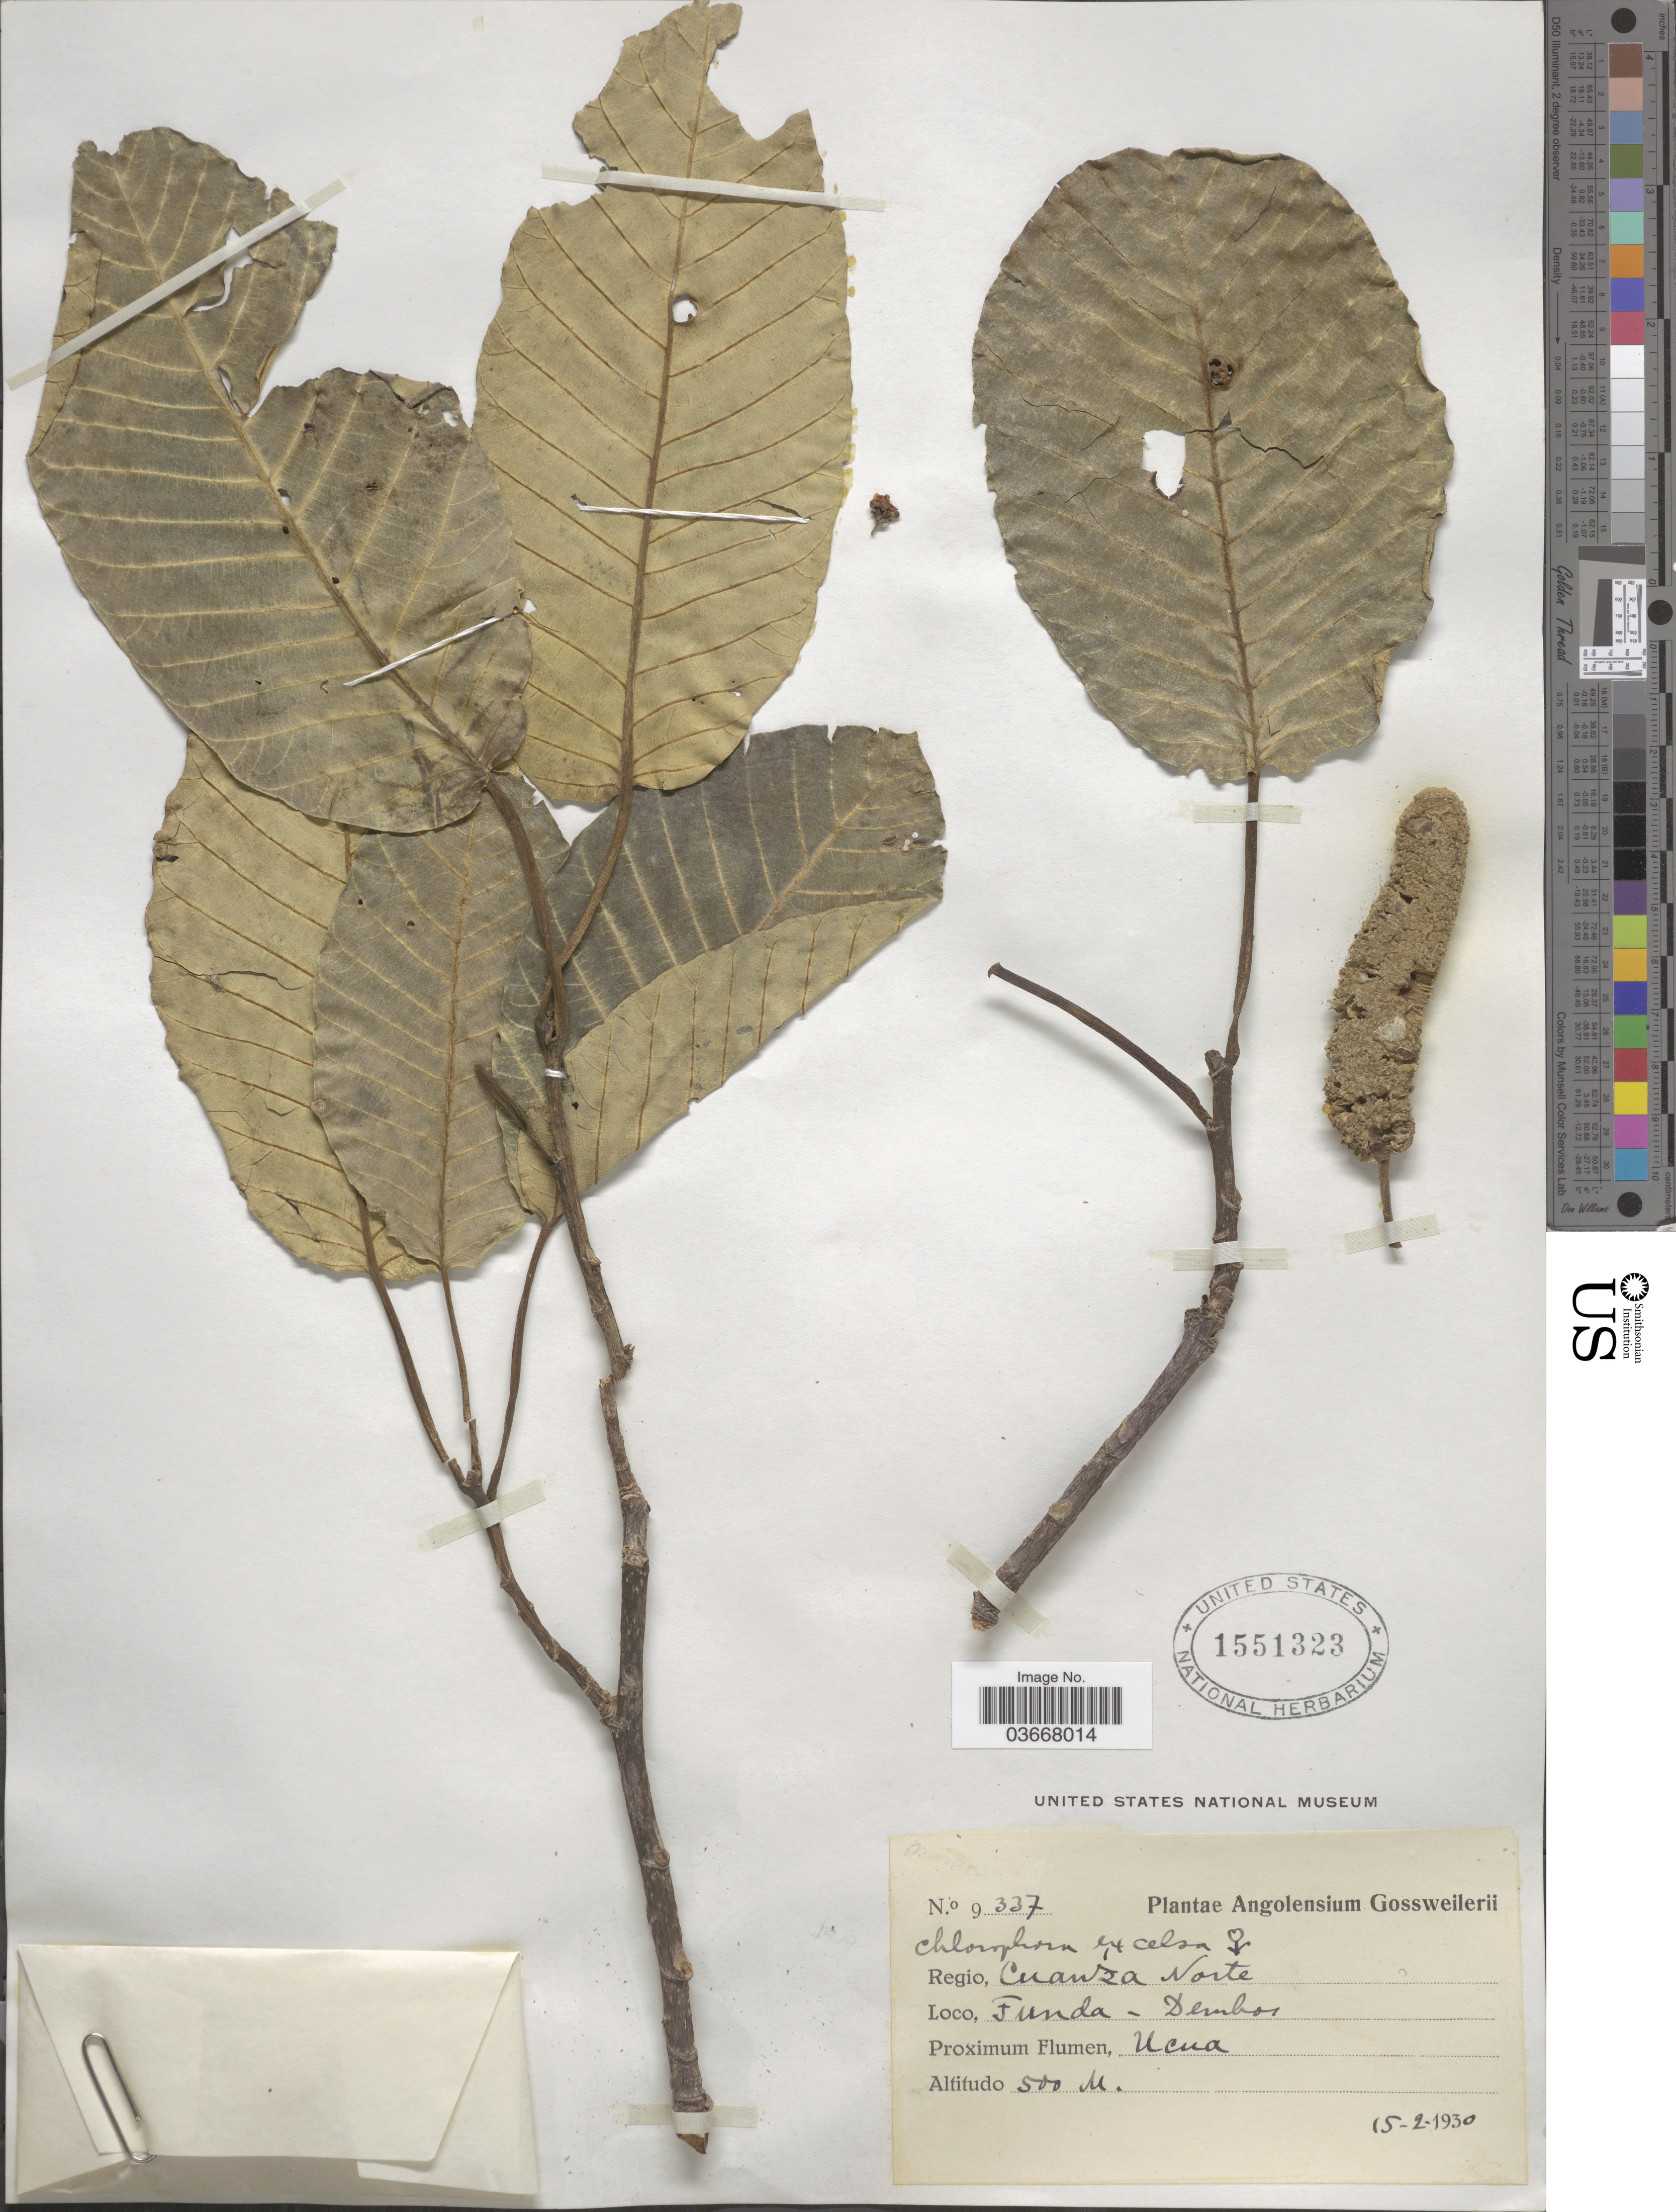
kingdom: Plantae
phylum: Tracheophyta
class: Magnoliopsida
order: Rosales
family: Moraceae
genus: Milicia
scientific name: Milicia excelsa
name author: (Welw.) C.C. Berg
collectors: -. Gossweiler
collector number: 9337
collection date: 1930-02-15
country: Angola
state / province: Cuanza Norte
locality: Regio, Cuanza Norte. Funda - Dembos.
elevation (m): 500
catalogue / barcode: US 1551323